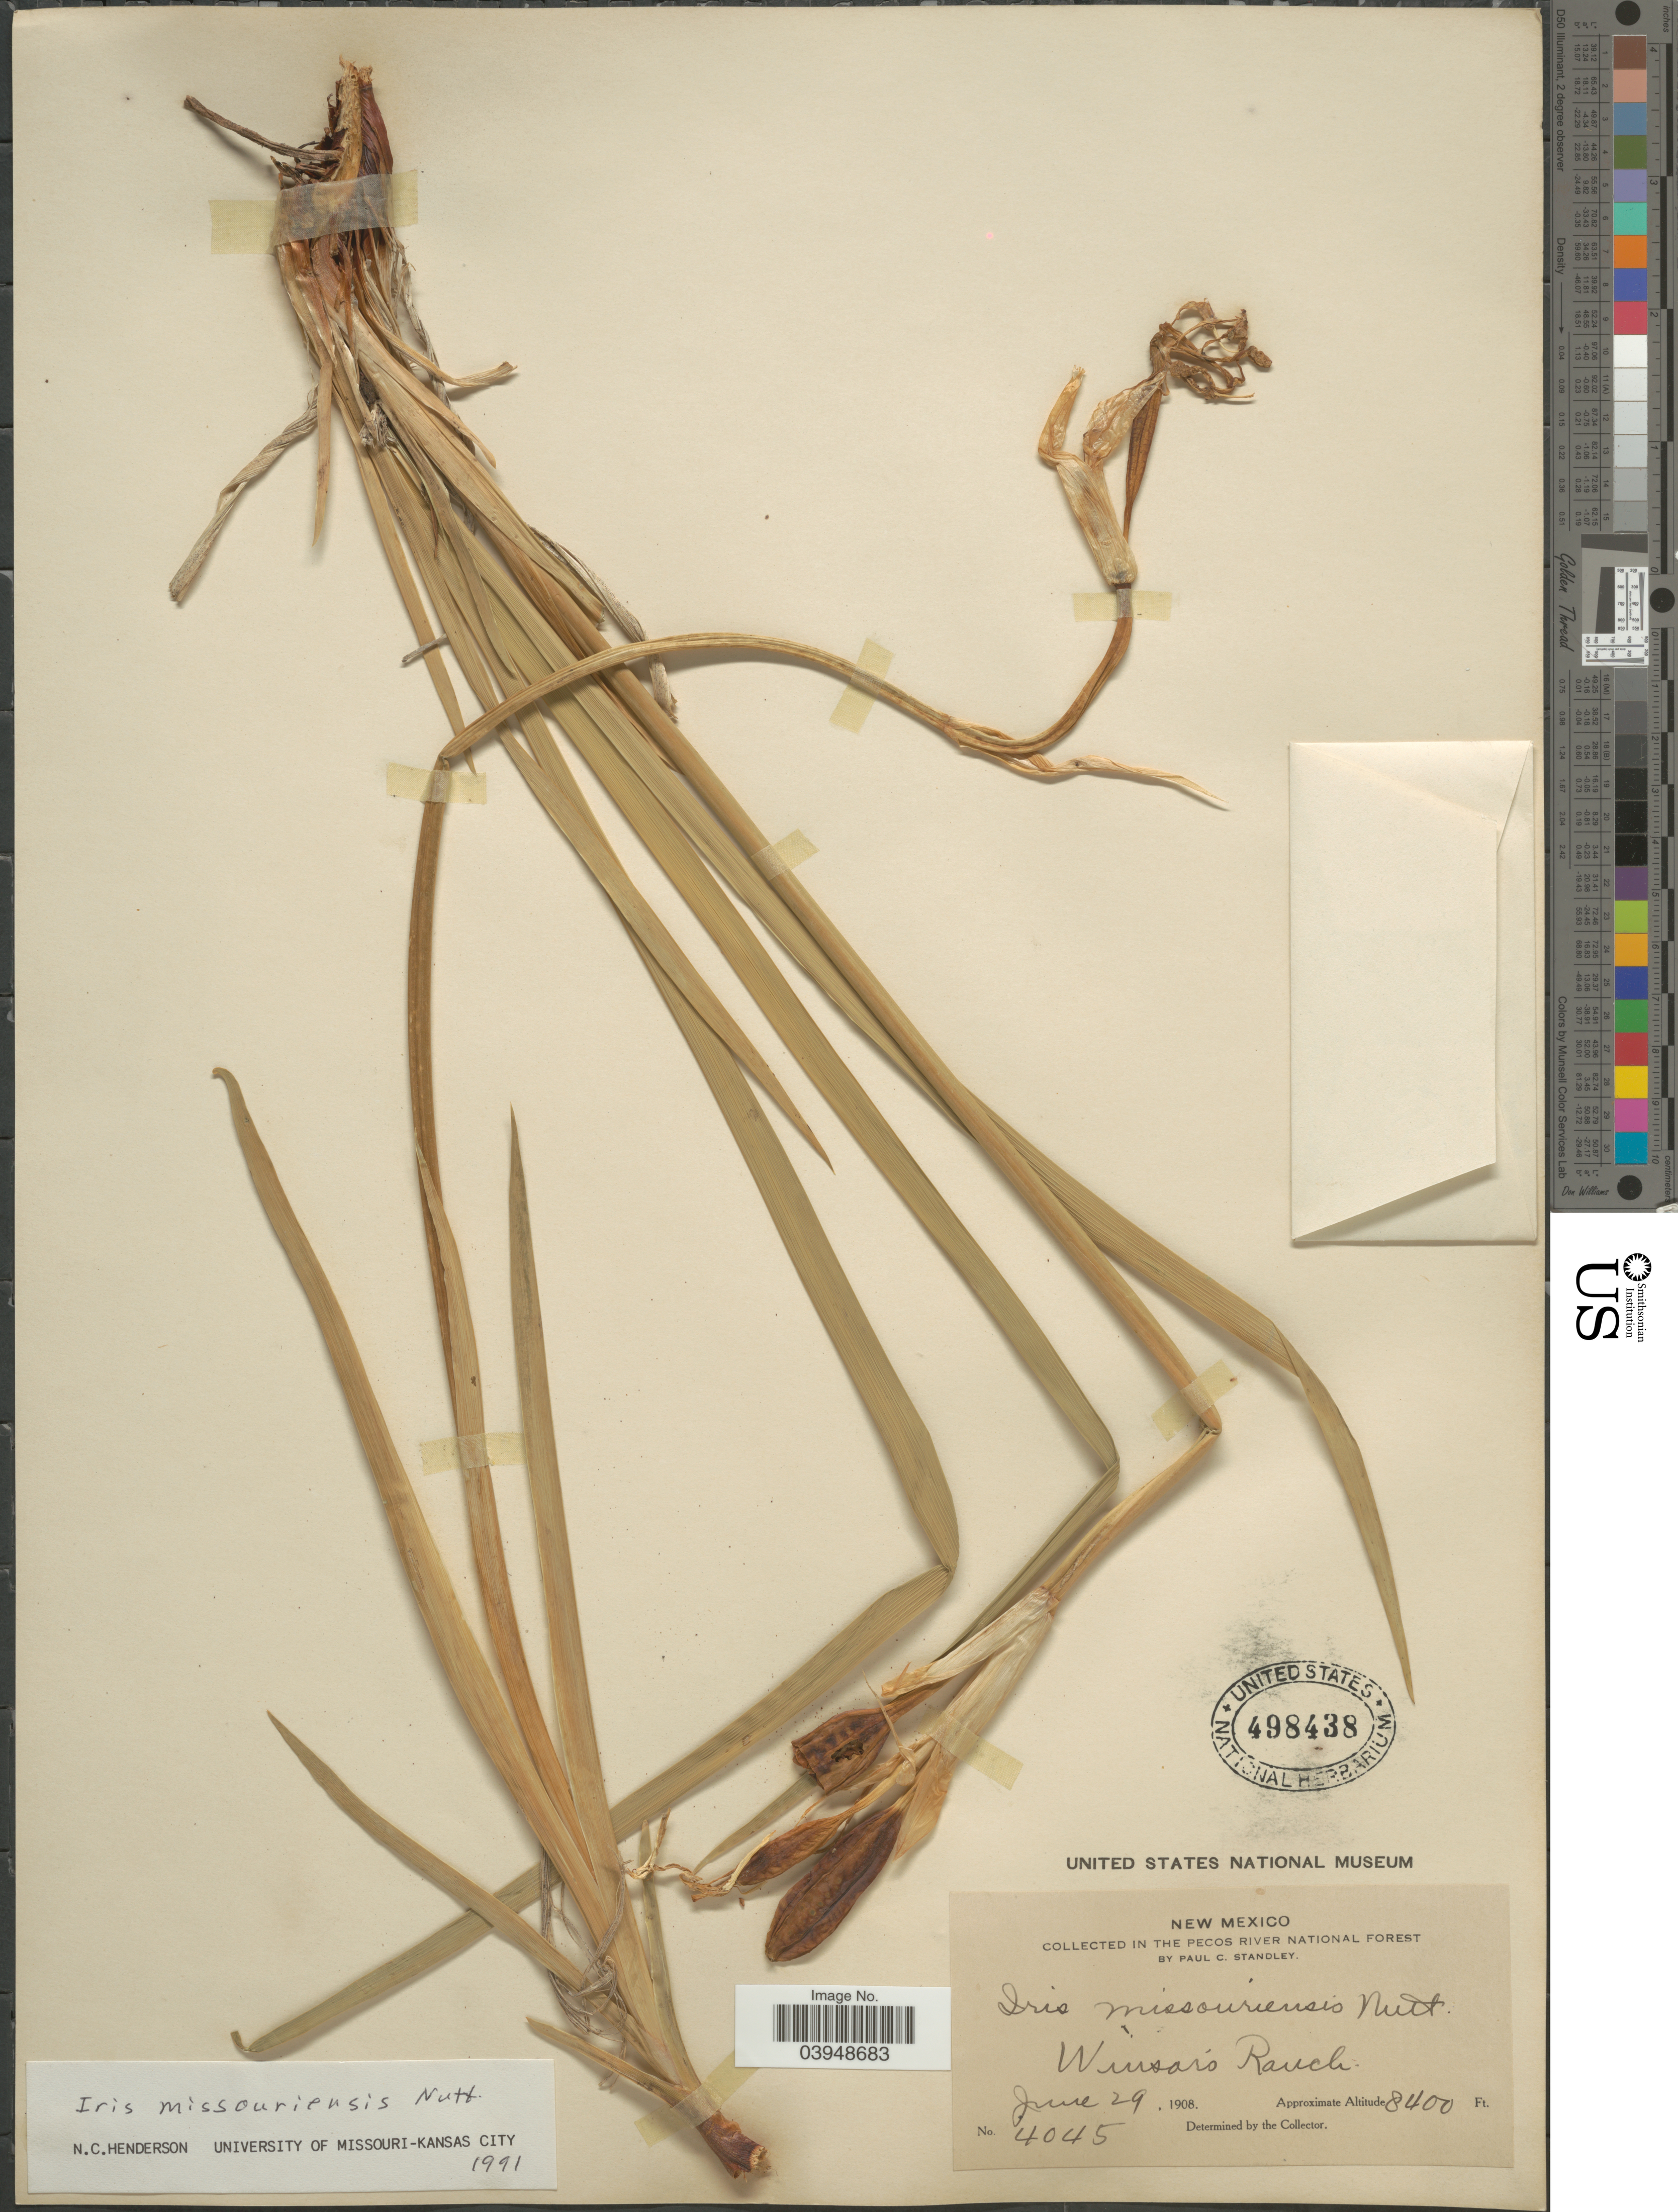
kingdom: Plantae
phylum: Tracheophyta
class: Liliopsida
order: Asparagales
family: Iridaceae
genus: Iris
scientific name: Iris missouriensis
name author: Nutt.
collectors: P. C. Standley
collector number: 4045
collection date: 1908-06-29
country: United States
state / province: New Mexico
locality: In the Pecos River National Forest. Winsor's Ranch.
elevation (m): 2560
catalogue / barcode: US 498438